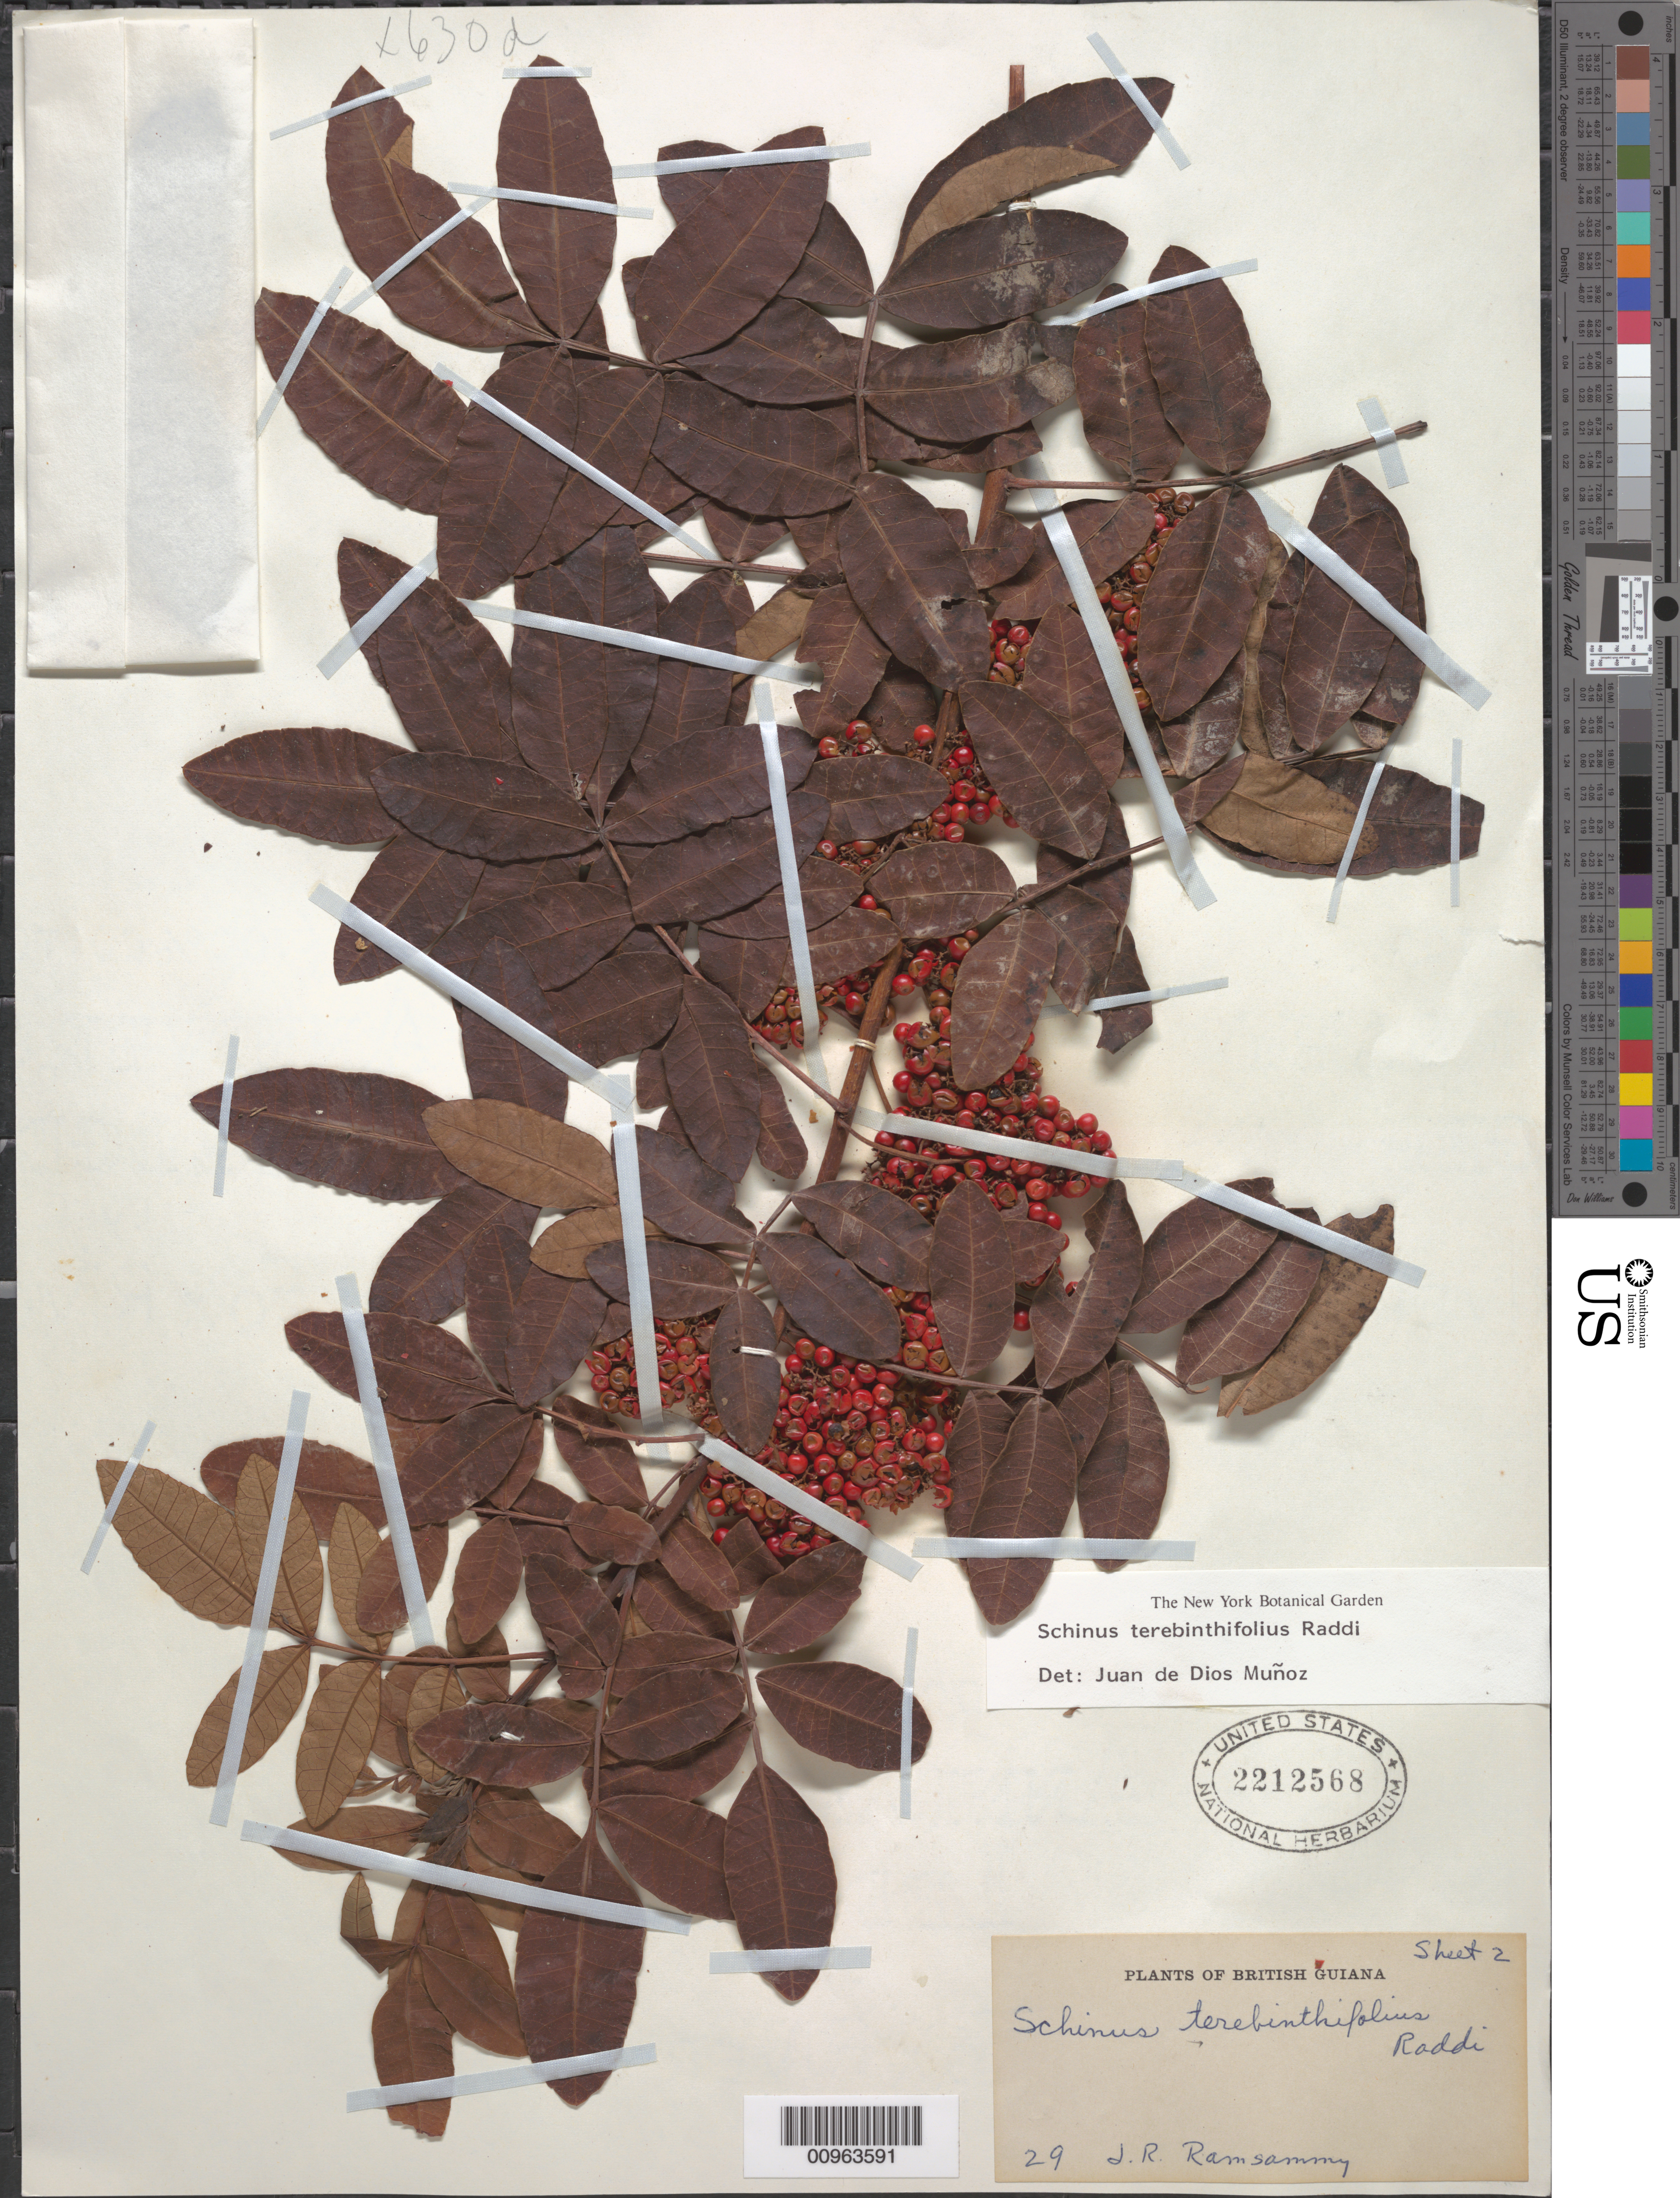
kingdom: Plantae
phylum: Tracheophyta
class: Magnoliopsida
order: Sapindales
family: Anacardiaceae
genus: Schinus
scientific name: Schinus terebinthifolia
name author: Raddi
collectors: J. Ramsammy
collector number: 29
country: Guyana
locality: British Guiana.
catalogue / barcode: US 2212568